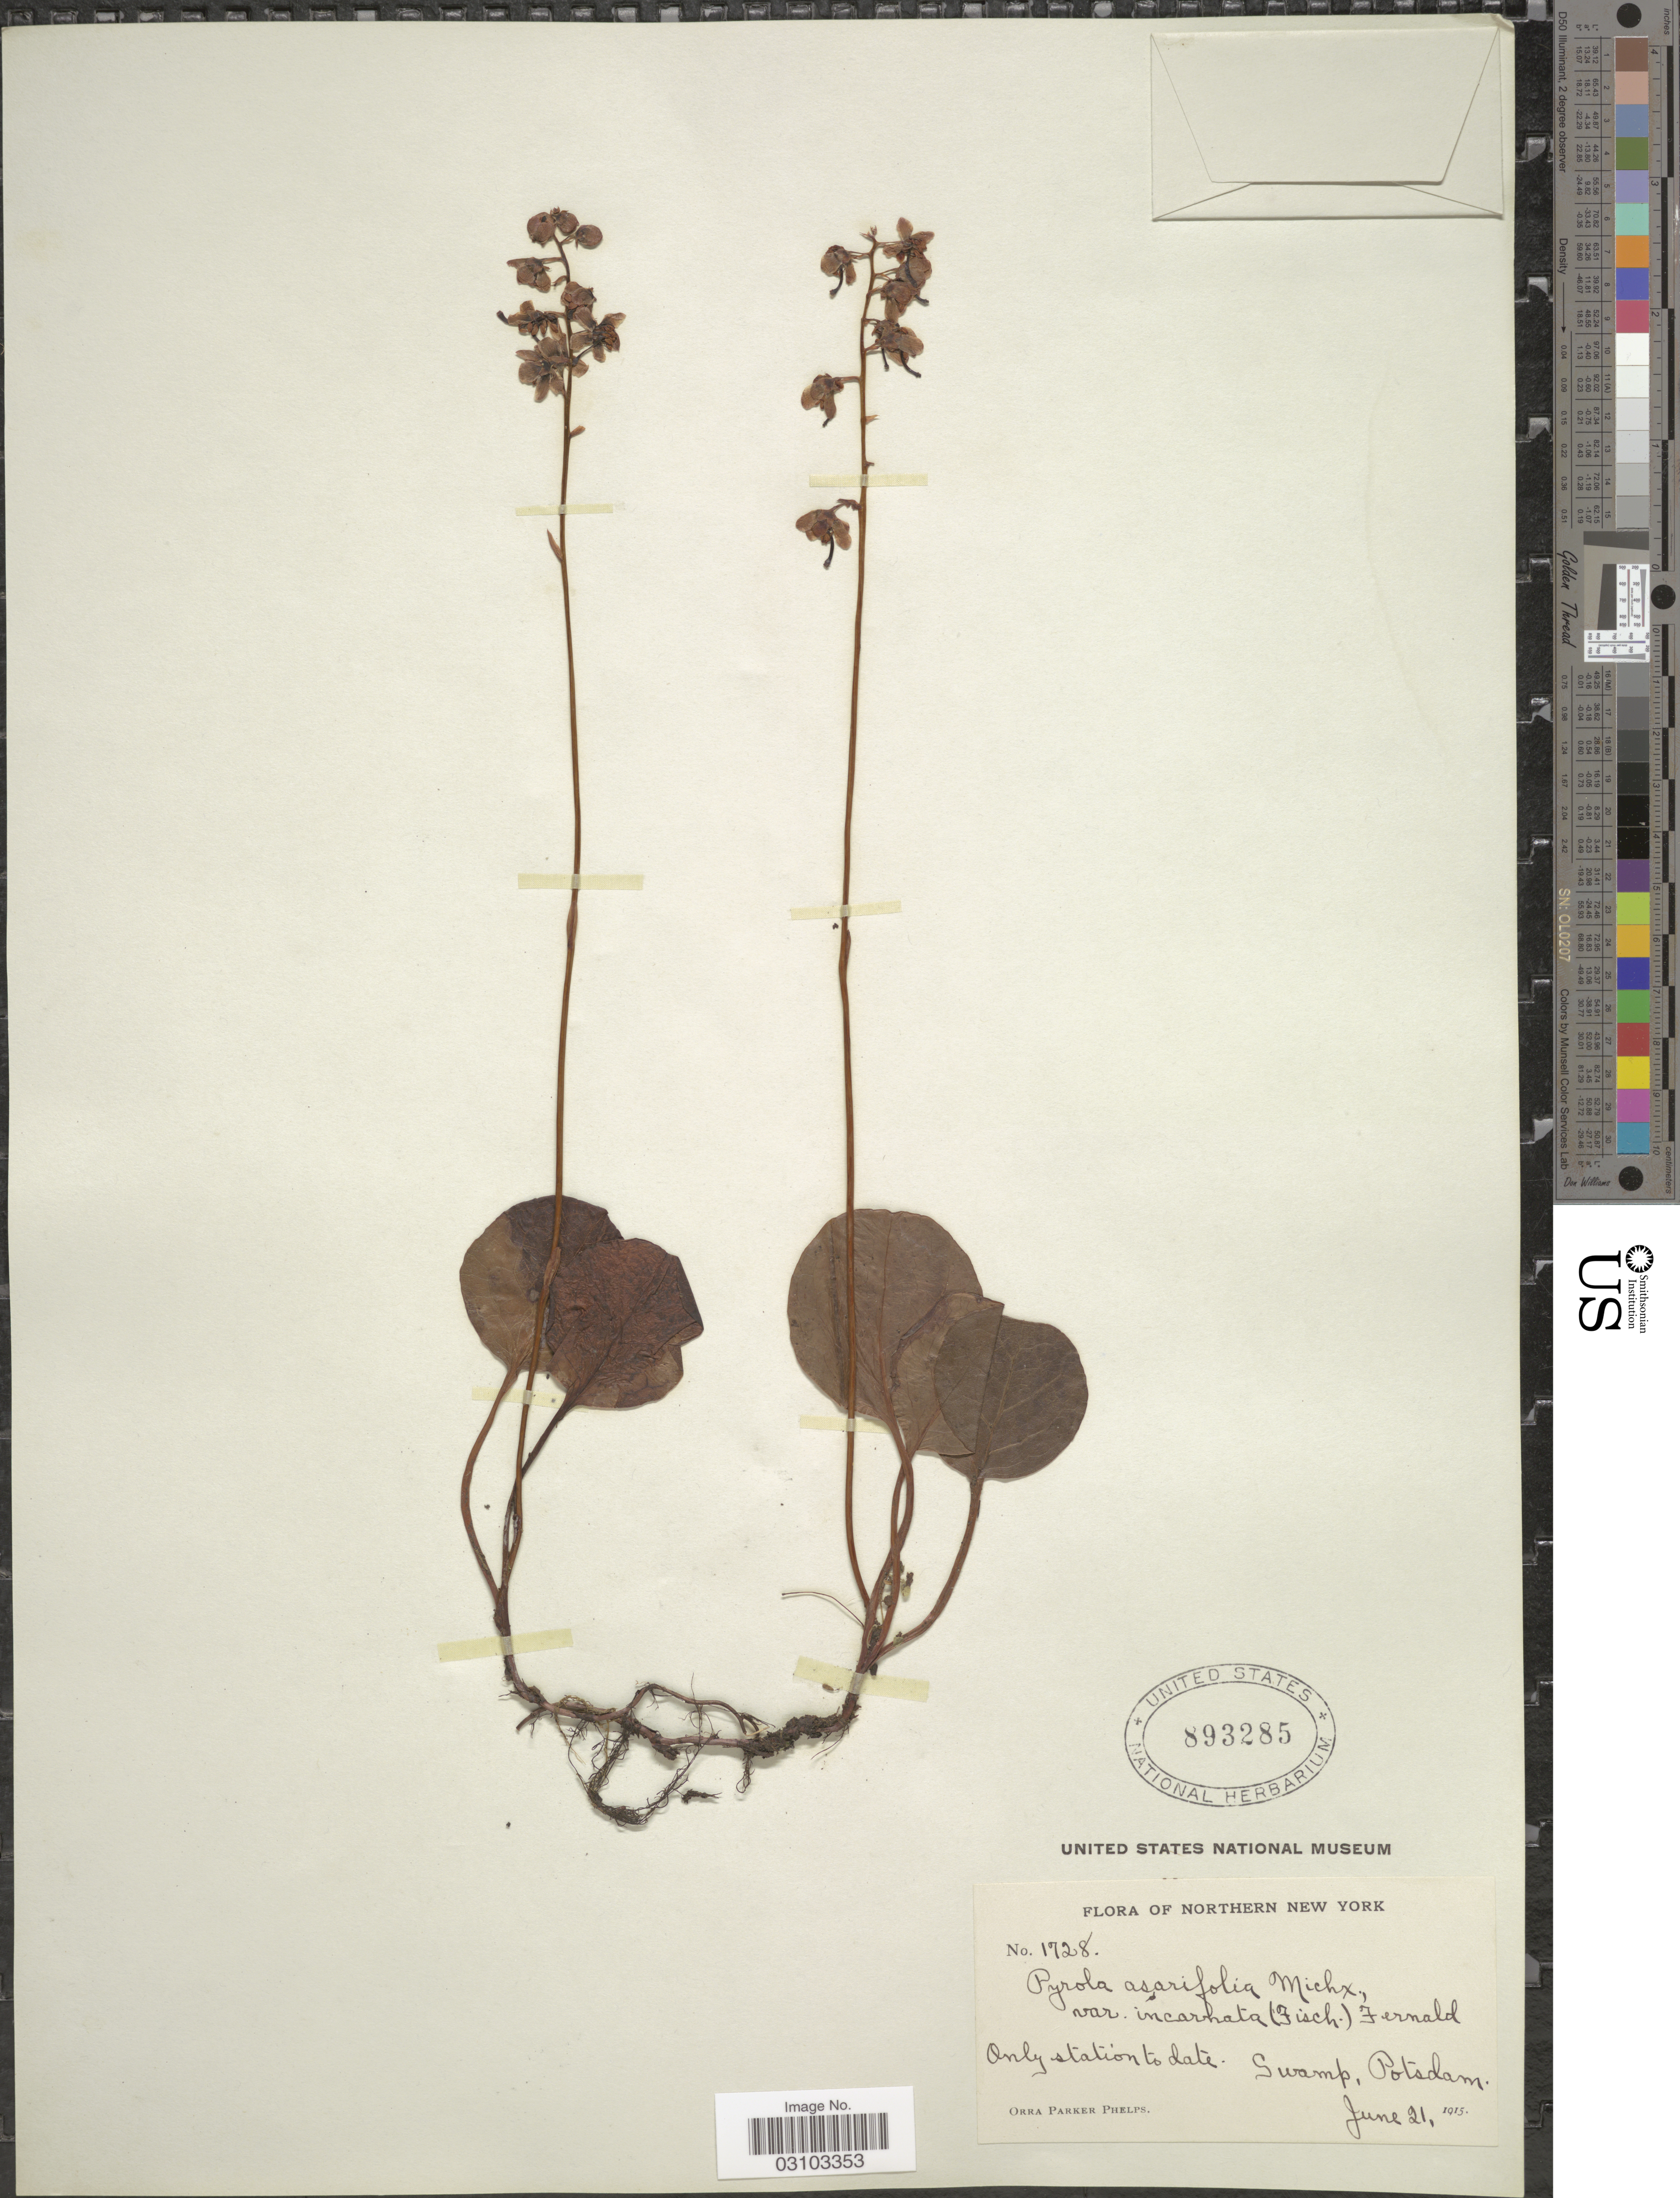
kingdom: Plantae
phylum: Tracheophyta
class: Magnoliopsida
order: Ericales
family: Ericaceae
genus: Pyrola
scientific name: Pyrola asarifolia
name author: Michx.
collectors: O. P. Phelps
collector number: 1728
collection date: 1915-06-21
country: United States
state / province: New York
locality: Northern New York, Swamp, Potsdam.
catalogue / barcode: US 893285